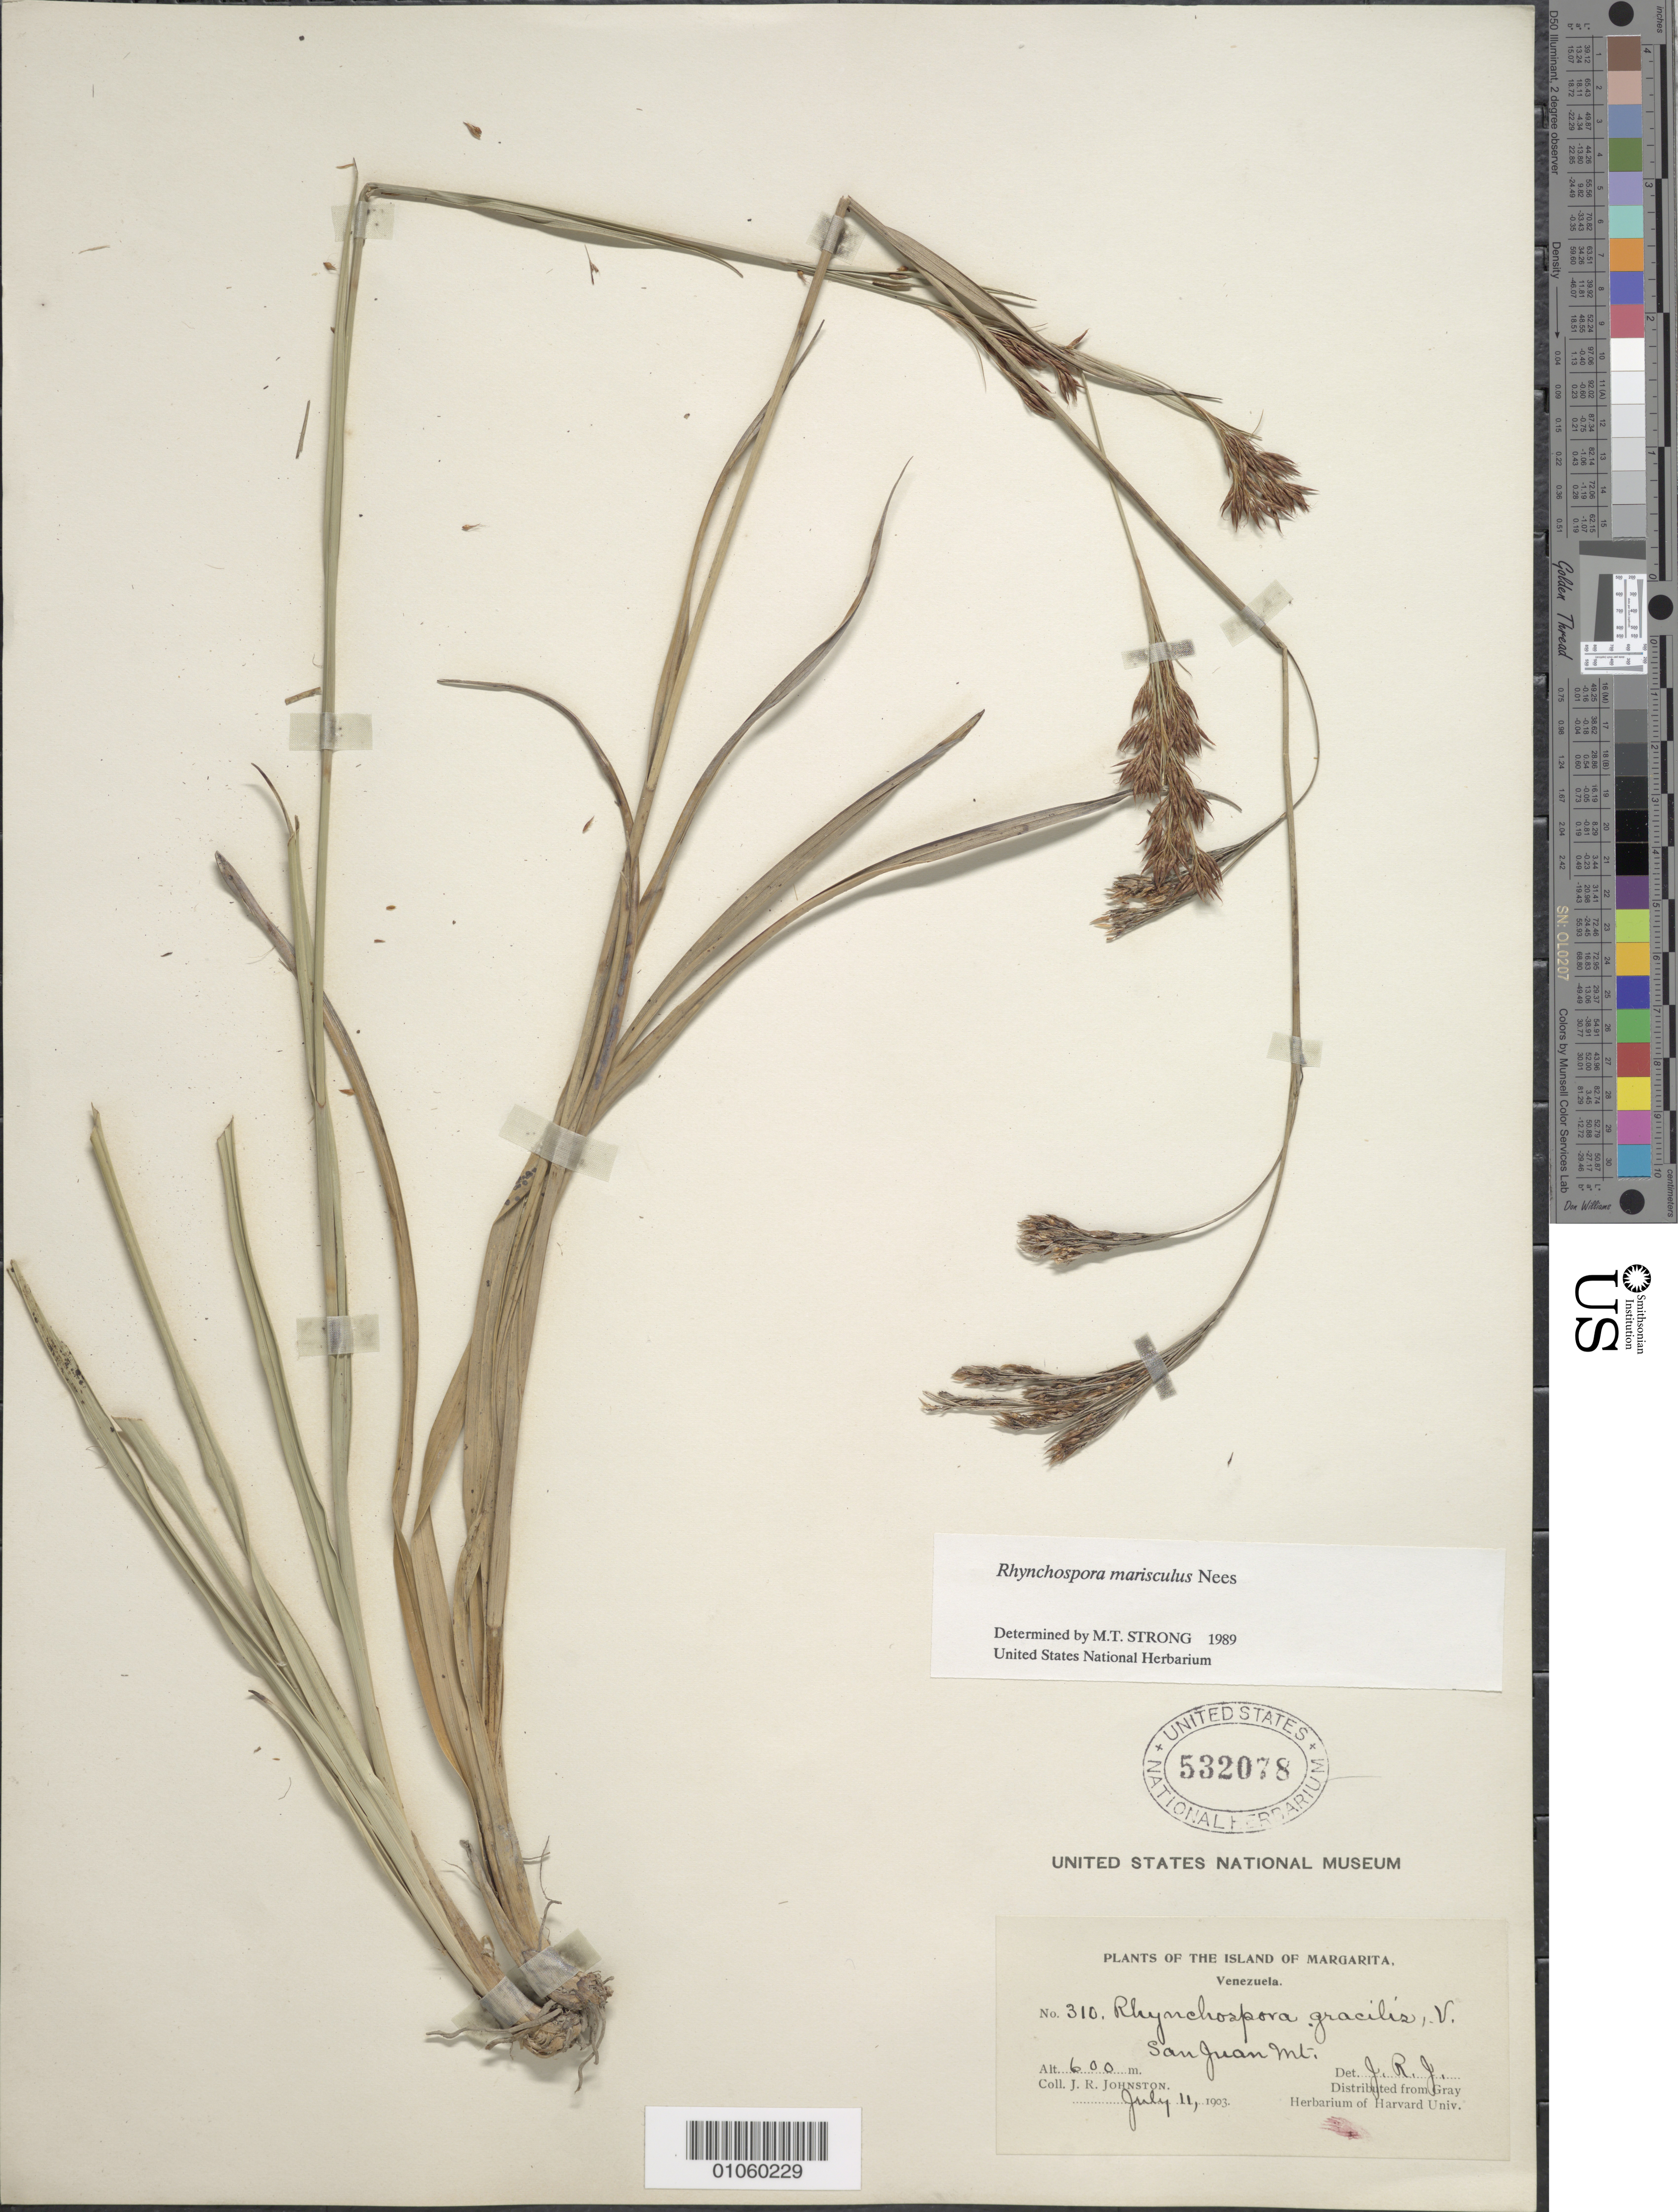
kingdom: Plantae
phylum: Tracheophyta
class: Liliopsida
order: Poales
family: Cyperaceae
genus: Rhynchospora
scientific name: Rhynchospora marisculus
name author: Lindl. & Nees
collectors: J. Johnston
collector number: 310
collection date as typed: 11 Jul 1903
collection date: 1903-07-11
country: Venezuela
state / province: Nueva Esparta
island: Margarita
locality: San Juan Mt.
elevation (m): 600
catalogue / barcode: US 532078